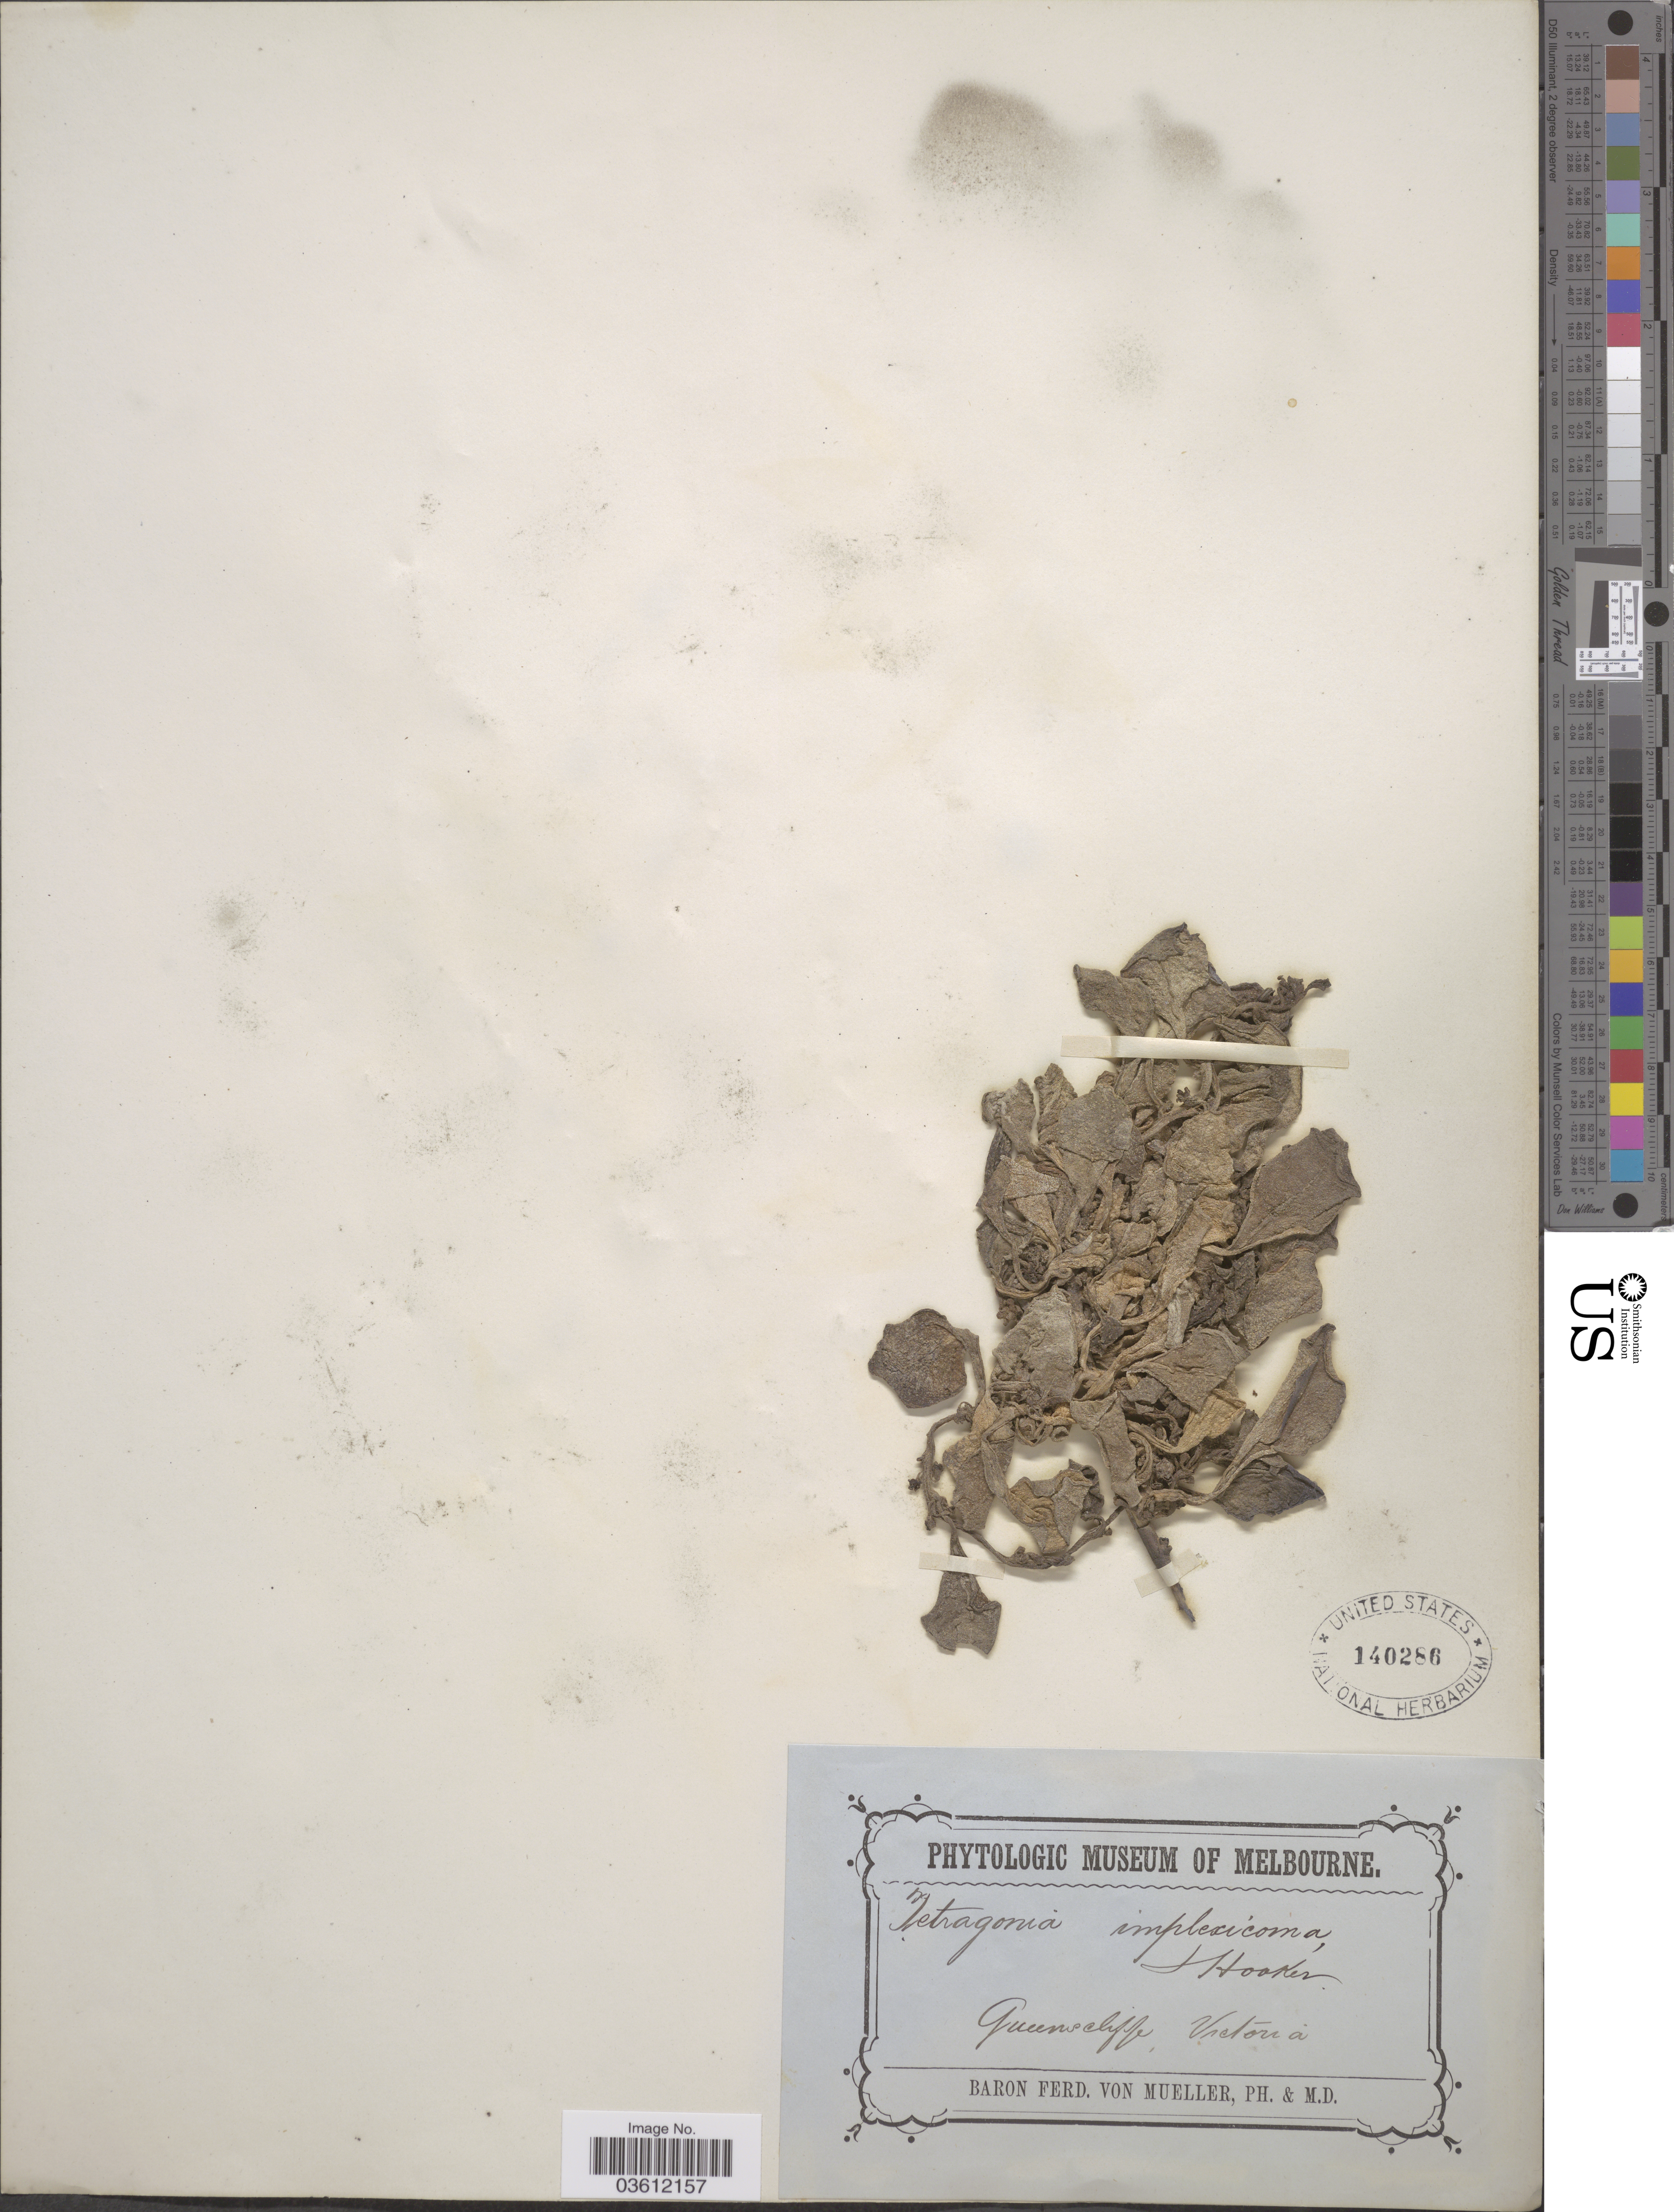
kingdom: Plantae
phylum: Tracheophyta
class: Magnoliopsida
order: Caryophyllales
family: Aizoaceae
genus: Tetragonia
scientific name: Tetragonia implexicoma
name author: (Miq.) Hook. f.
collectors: F. Mueller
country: Australia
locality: Queenscliffe, Victoria.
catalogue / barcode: US 140286